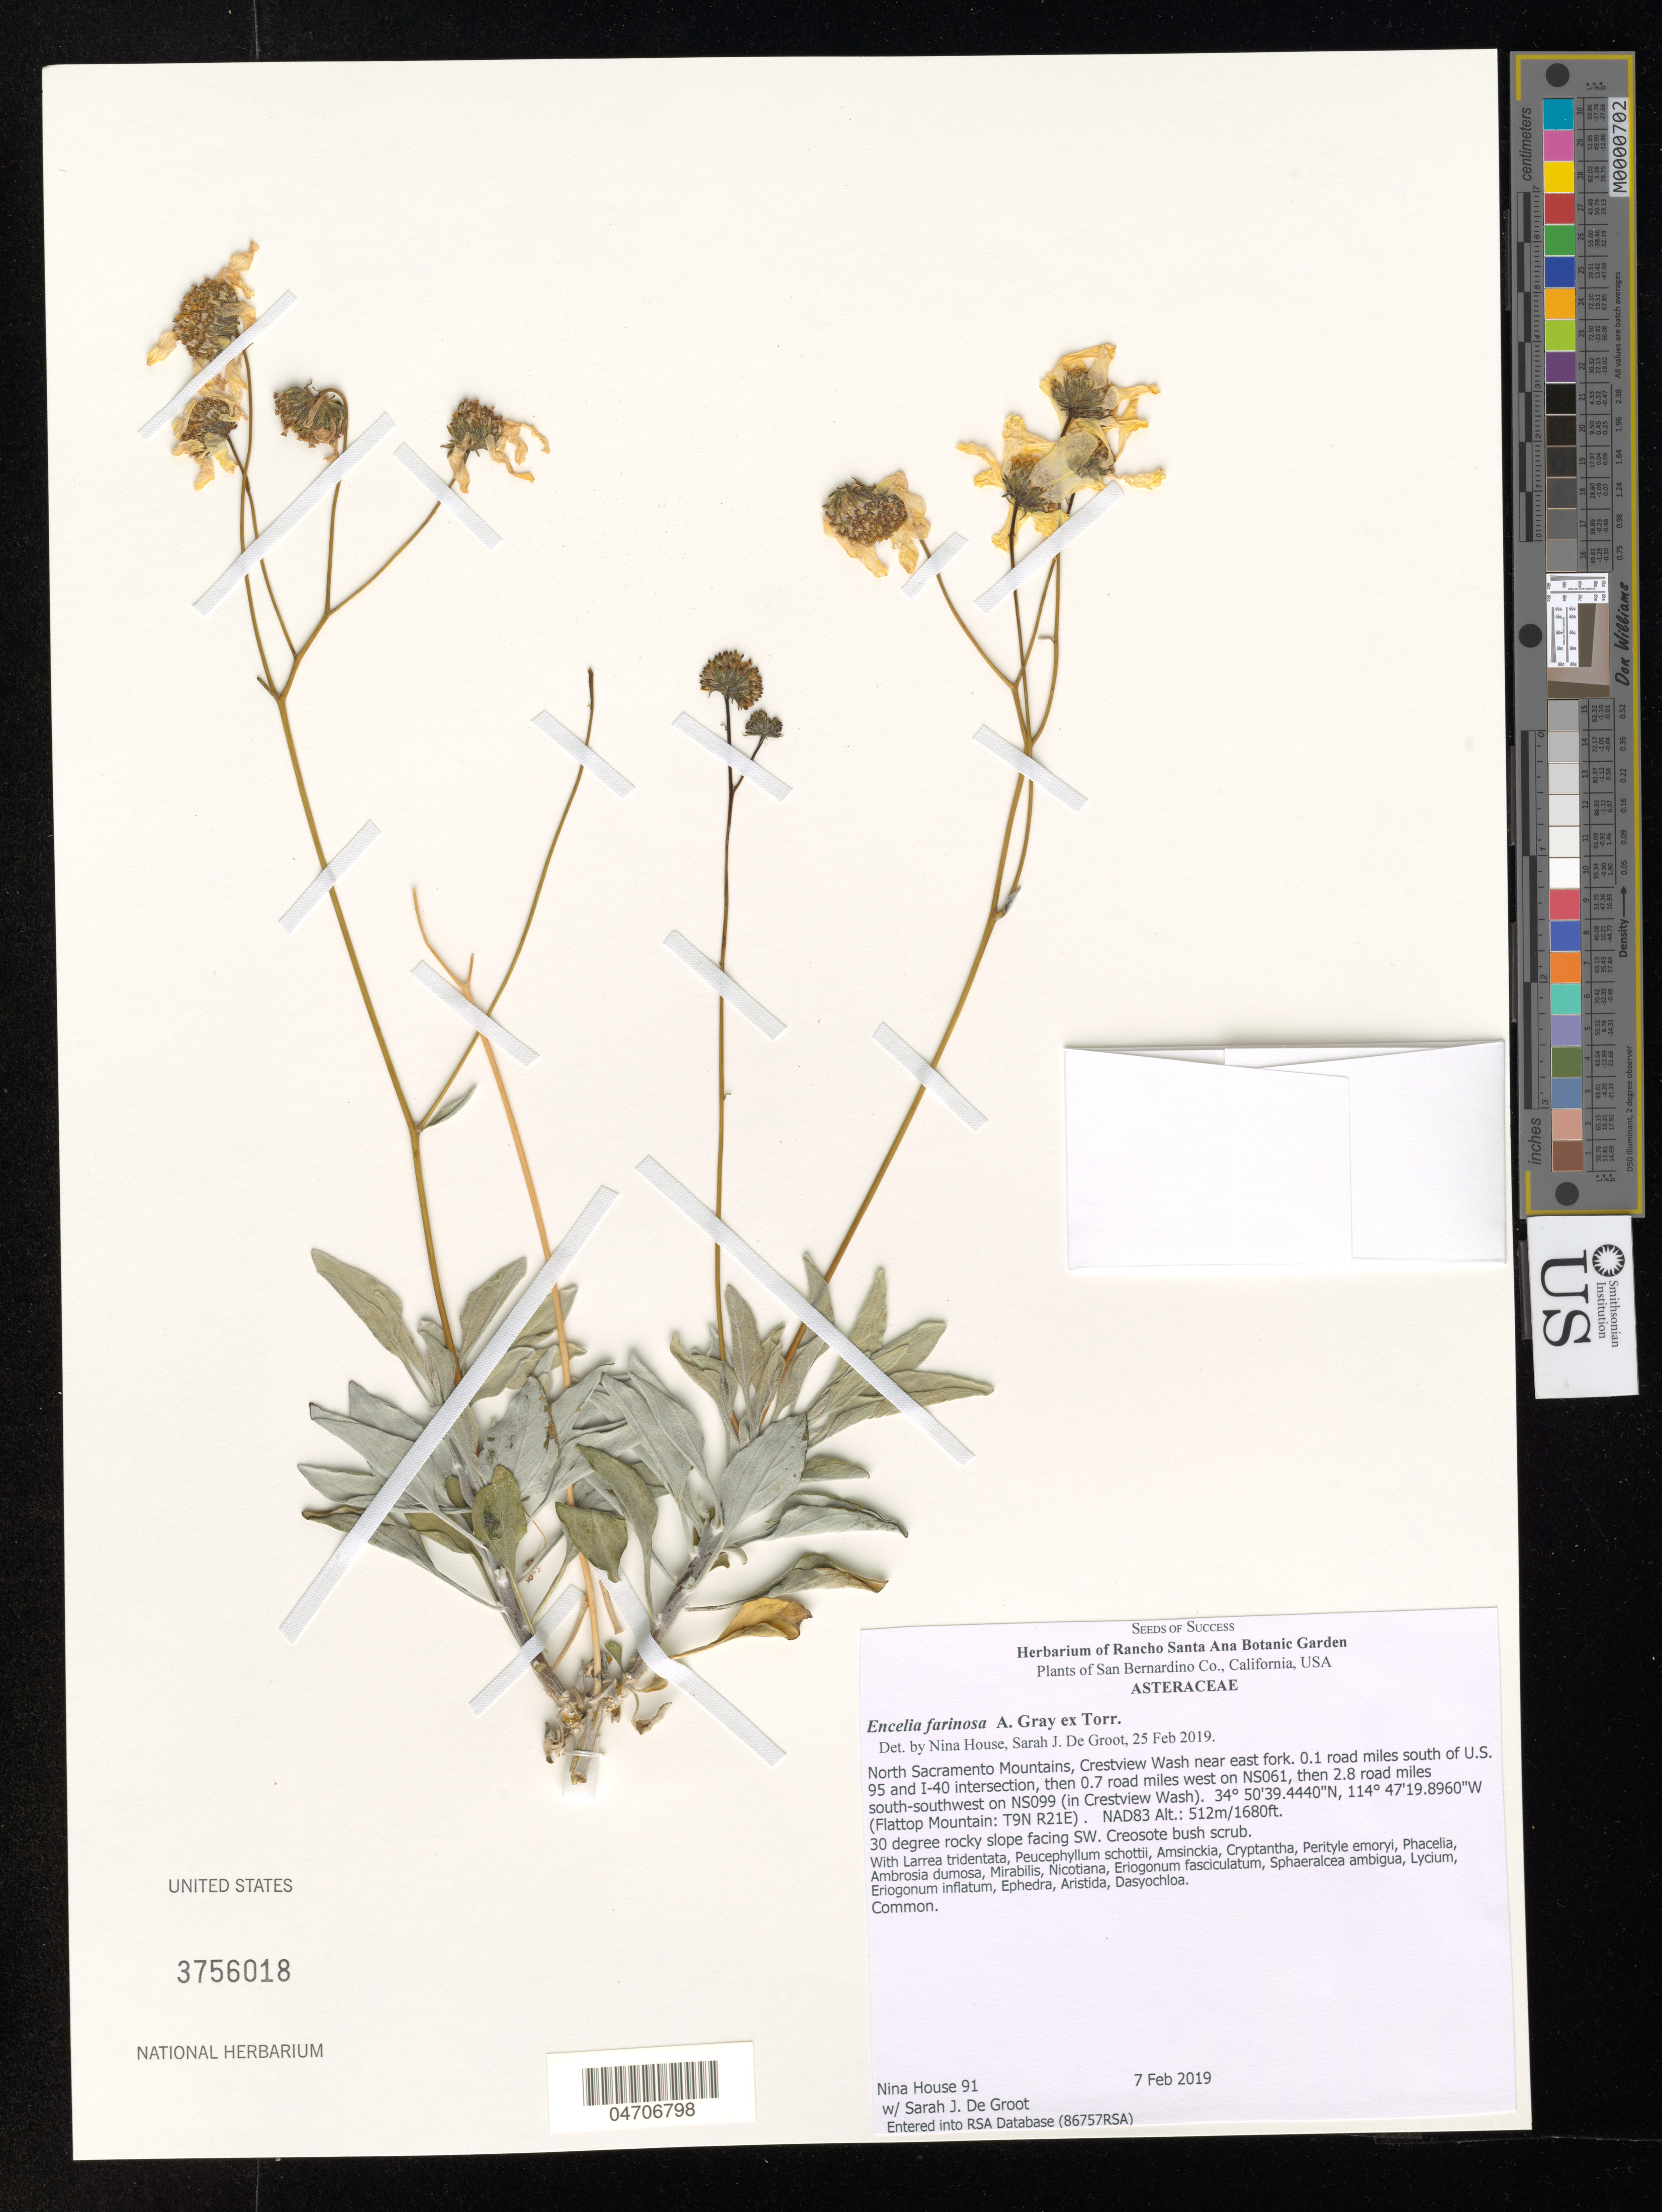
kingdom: Plantae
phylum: Tracheophyta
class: Magnoliopsida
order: Asterales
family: Asteraceae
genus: Encelia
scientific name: Encelia farinosa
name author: A. Gray ex Torr. in Emory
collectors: N. House & S. De Groot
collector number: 91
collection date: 2019-02-07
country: United States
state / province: California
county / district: San Bernardino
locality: San Bernardino Co. North Sacramento Mountains, Crestview Wash near east fork. 0.1 road miles south of U. S. 95 and I-40 intersection, then 0.7 road miles west on NS061, then 2.8 road miles south-southwest on NS099 (in Crestview Wash). (Flattop Mountain: T9N R21E). 30 degree rocky slope facing SW.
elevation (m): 512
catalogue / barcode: US 3756018